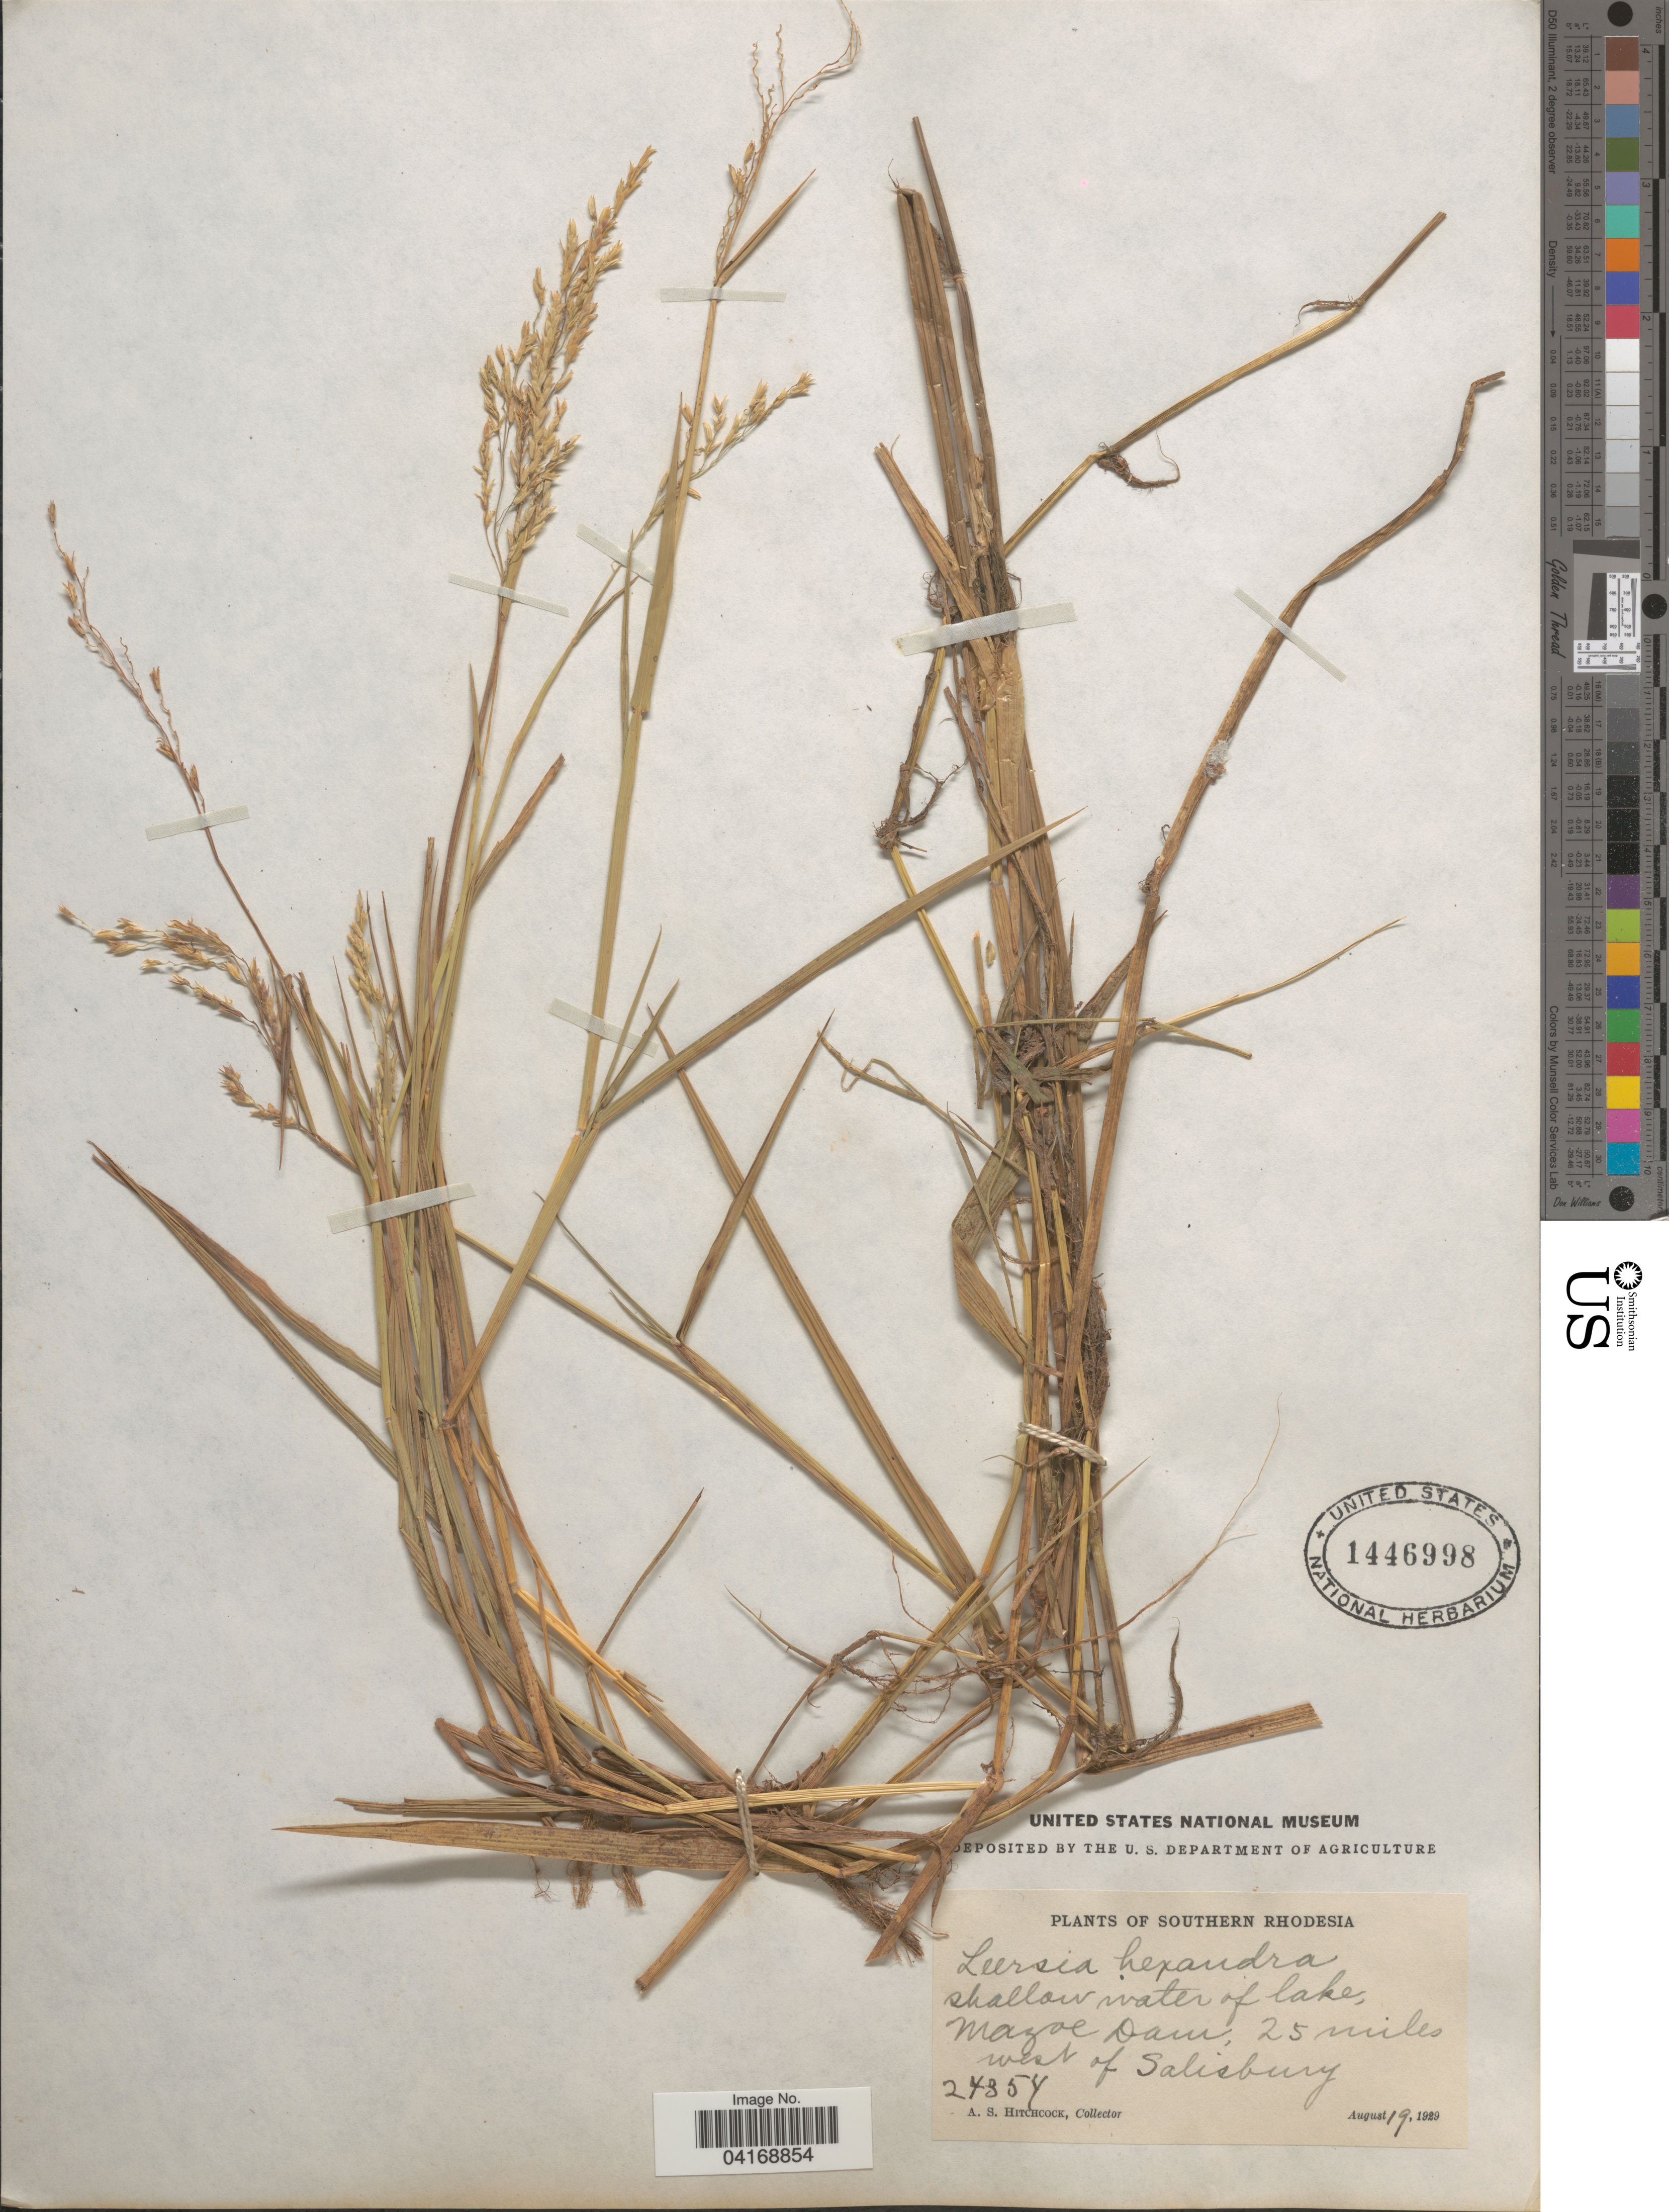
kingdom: Plantae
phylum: Tracheophyta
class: Liliopsida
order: Poales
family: Poaceae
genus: Leersia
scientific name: Leersia hexandra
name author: Sw.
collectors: A. S. Hitchcock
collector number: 24354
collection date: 1929-08-19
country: Zimbabwe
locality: Southern Rhodesia. Shallow water of lake, Mazoe Dam, 25 miles west of Salisbury.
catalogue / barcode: US 1446998